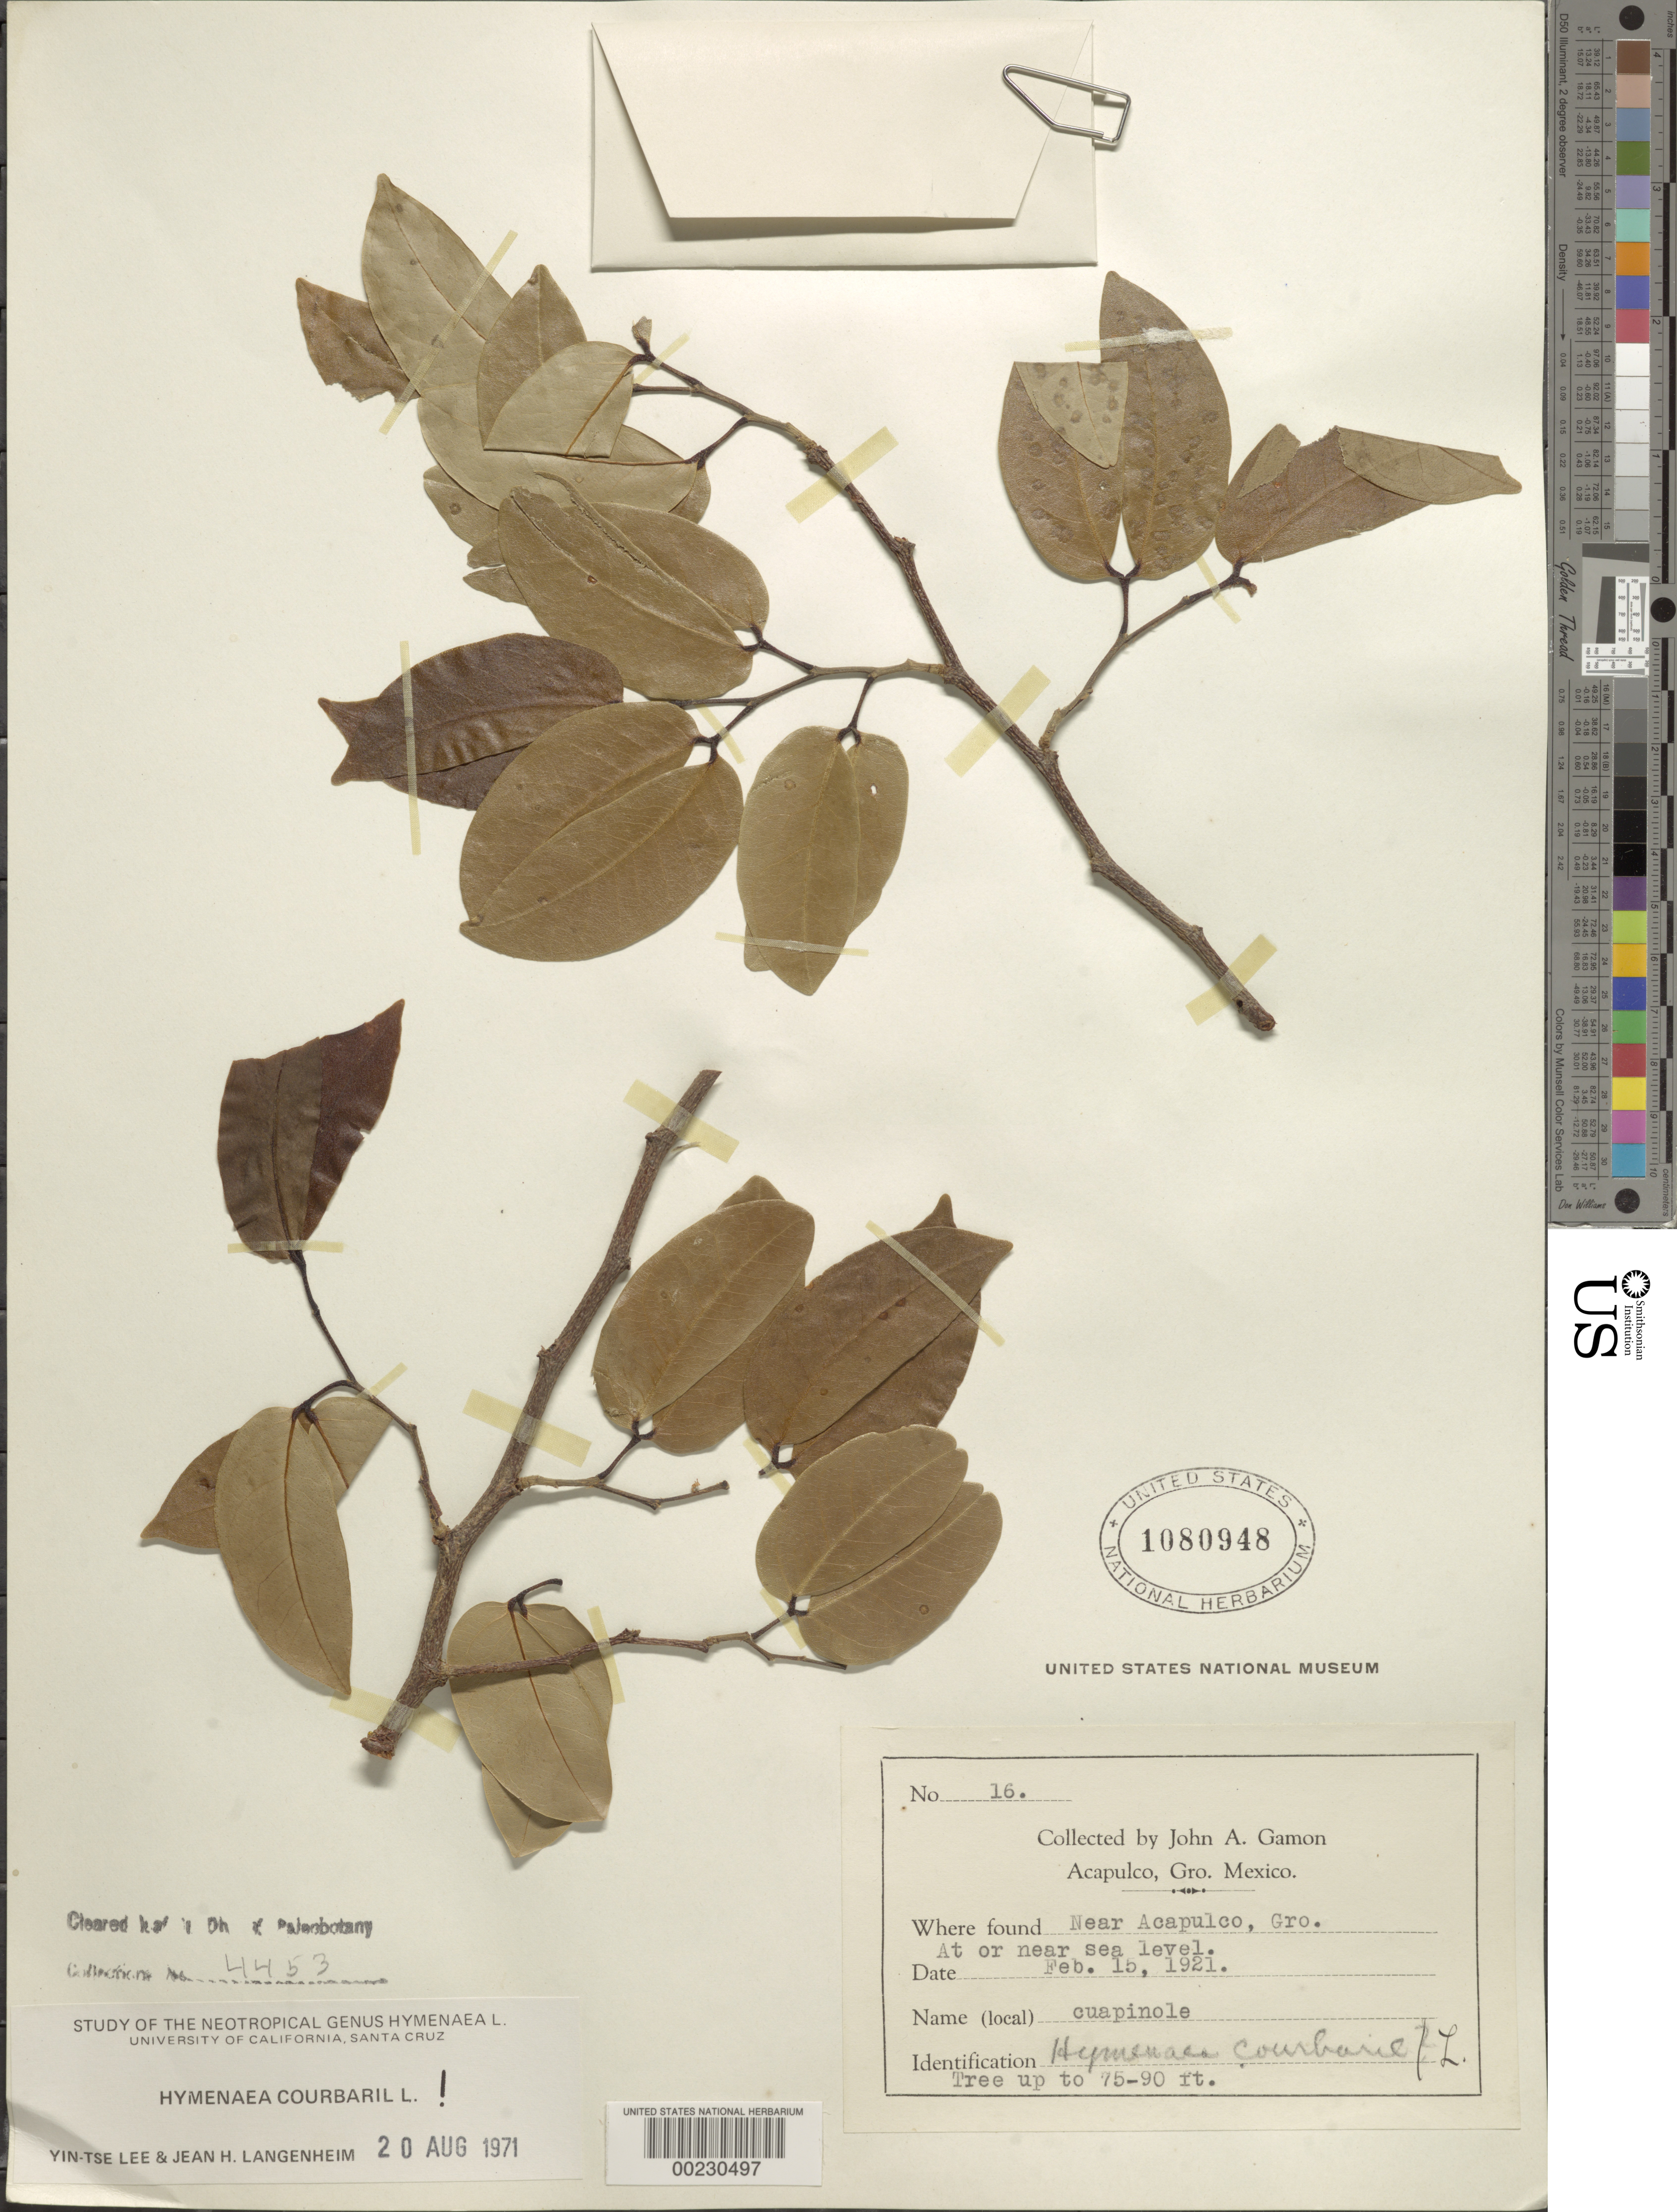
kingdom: Plantae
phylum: Tracheophyta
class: Magnoliopsida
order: Fabales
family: Fabaceae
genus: Hymenaea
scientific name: Hymenaea courbaril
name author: L.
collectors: J. Gamon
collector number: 16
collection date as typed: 15 Feb 1921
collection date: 1921-02-15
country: Mexico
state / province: Guerrero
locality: Near Acapulco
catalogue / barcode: US 1080948